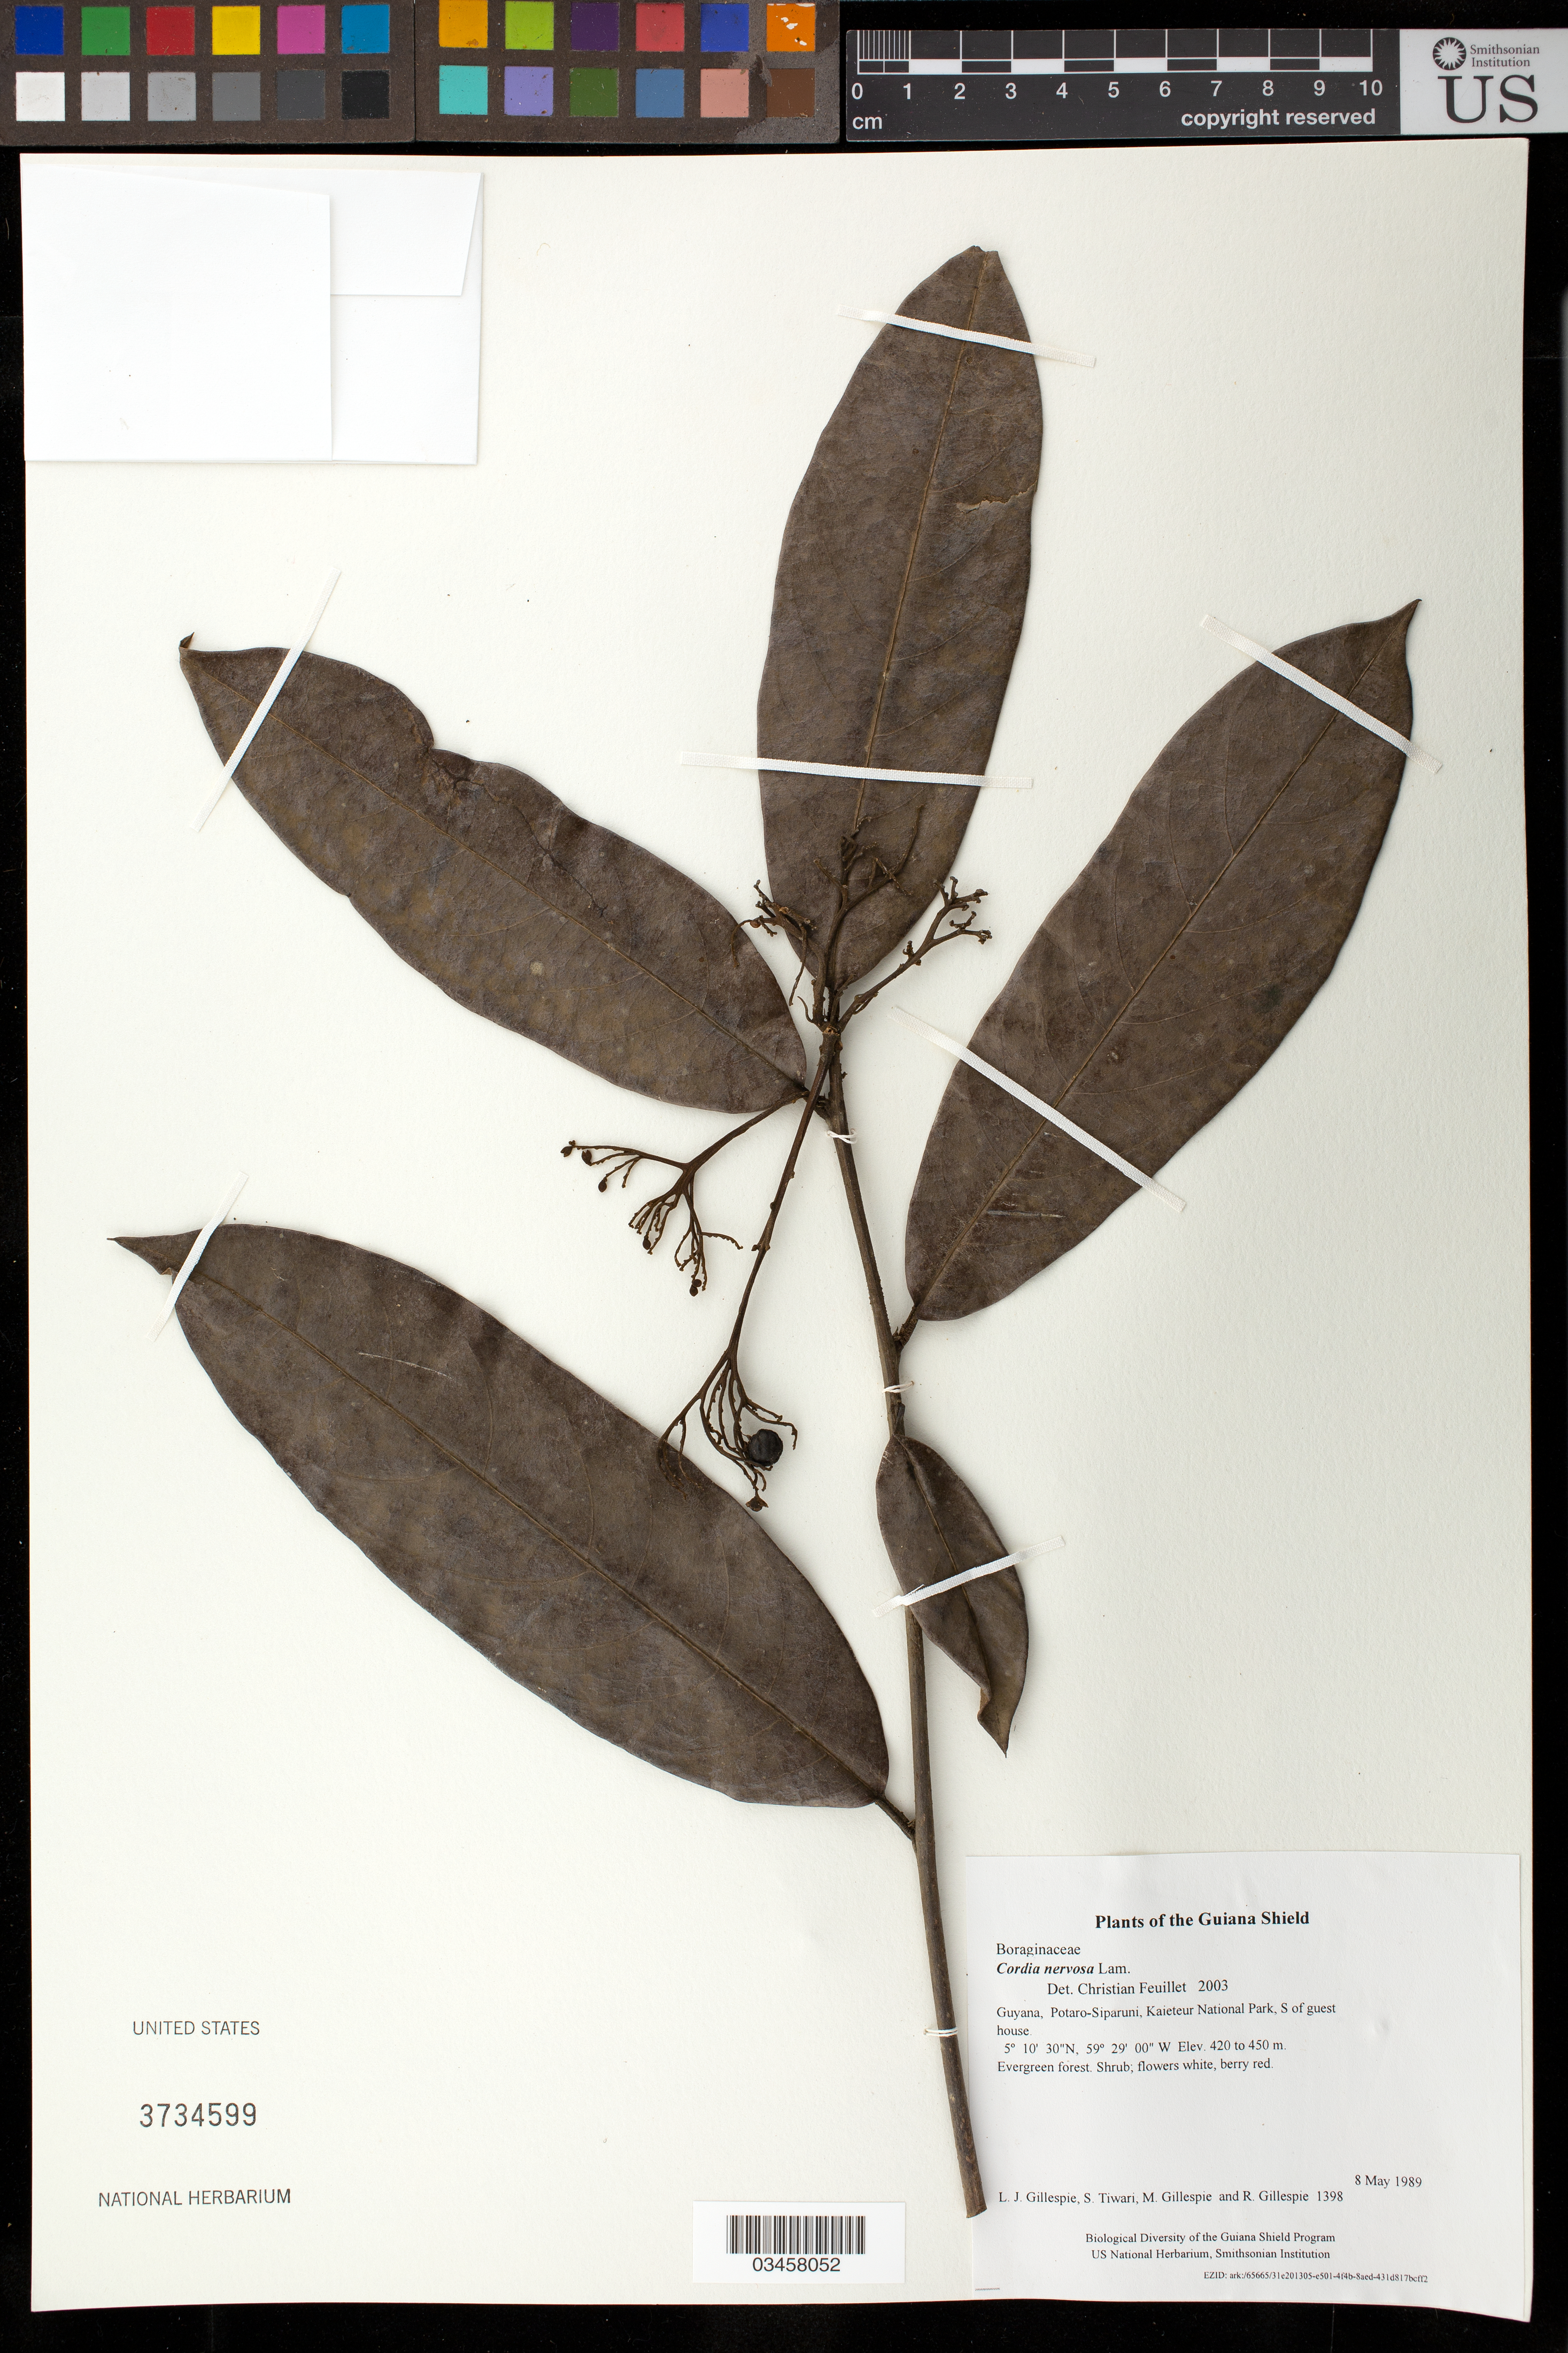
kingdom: Plantae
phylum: Tracheophyta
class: Magnoliopsida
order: Boraginales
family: Cordiaceae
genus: Cordia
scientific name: Cordia nervosa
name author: Lam.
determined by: Feuillet, C.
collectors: L. J. Gillespie, S. Tiwari, M. Gillespie & R. Gillespie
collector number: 1398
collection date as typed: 8 May 1989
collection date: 1989-05-08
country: Guyana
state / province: Potaro-Siparuni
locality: Kaieteur National Park, S of guest house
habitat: Evergreen forest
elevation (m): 420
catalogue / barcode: US 3734599